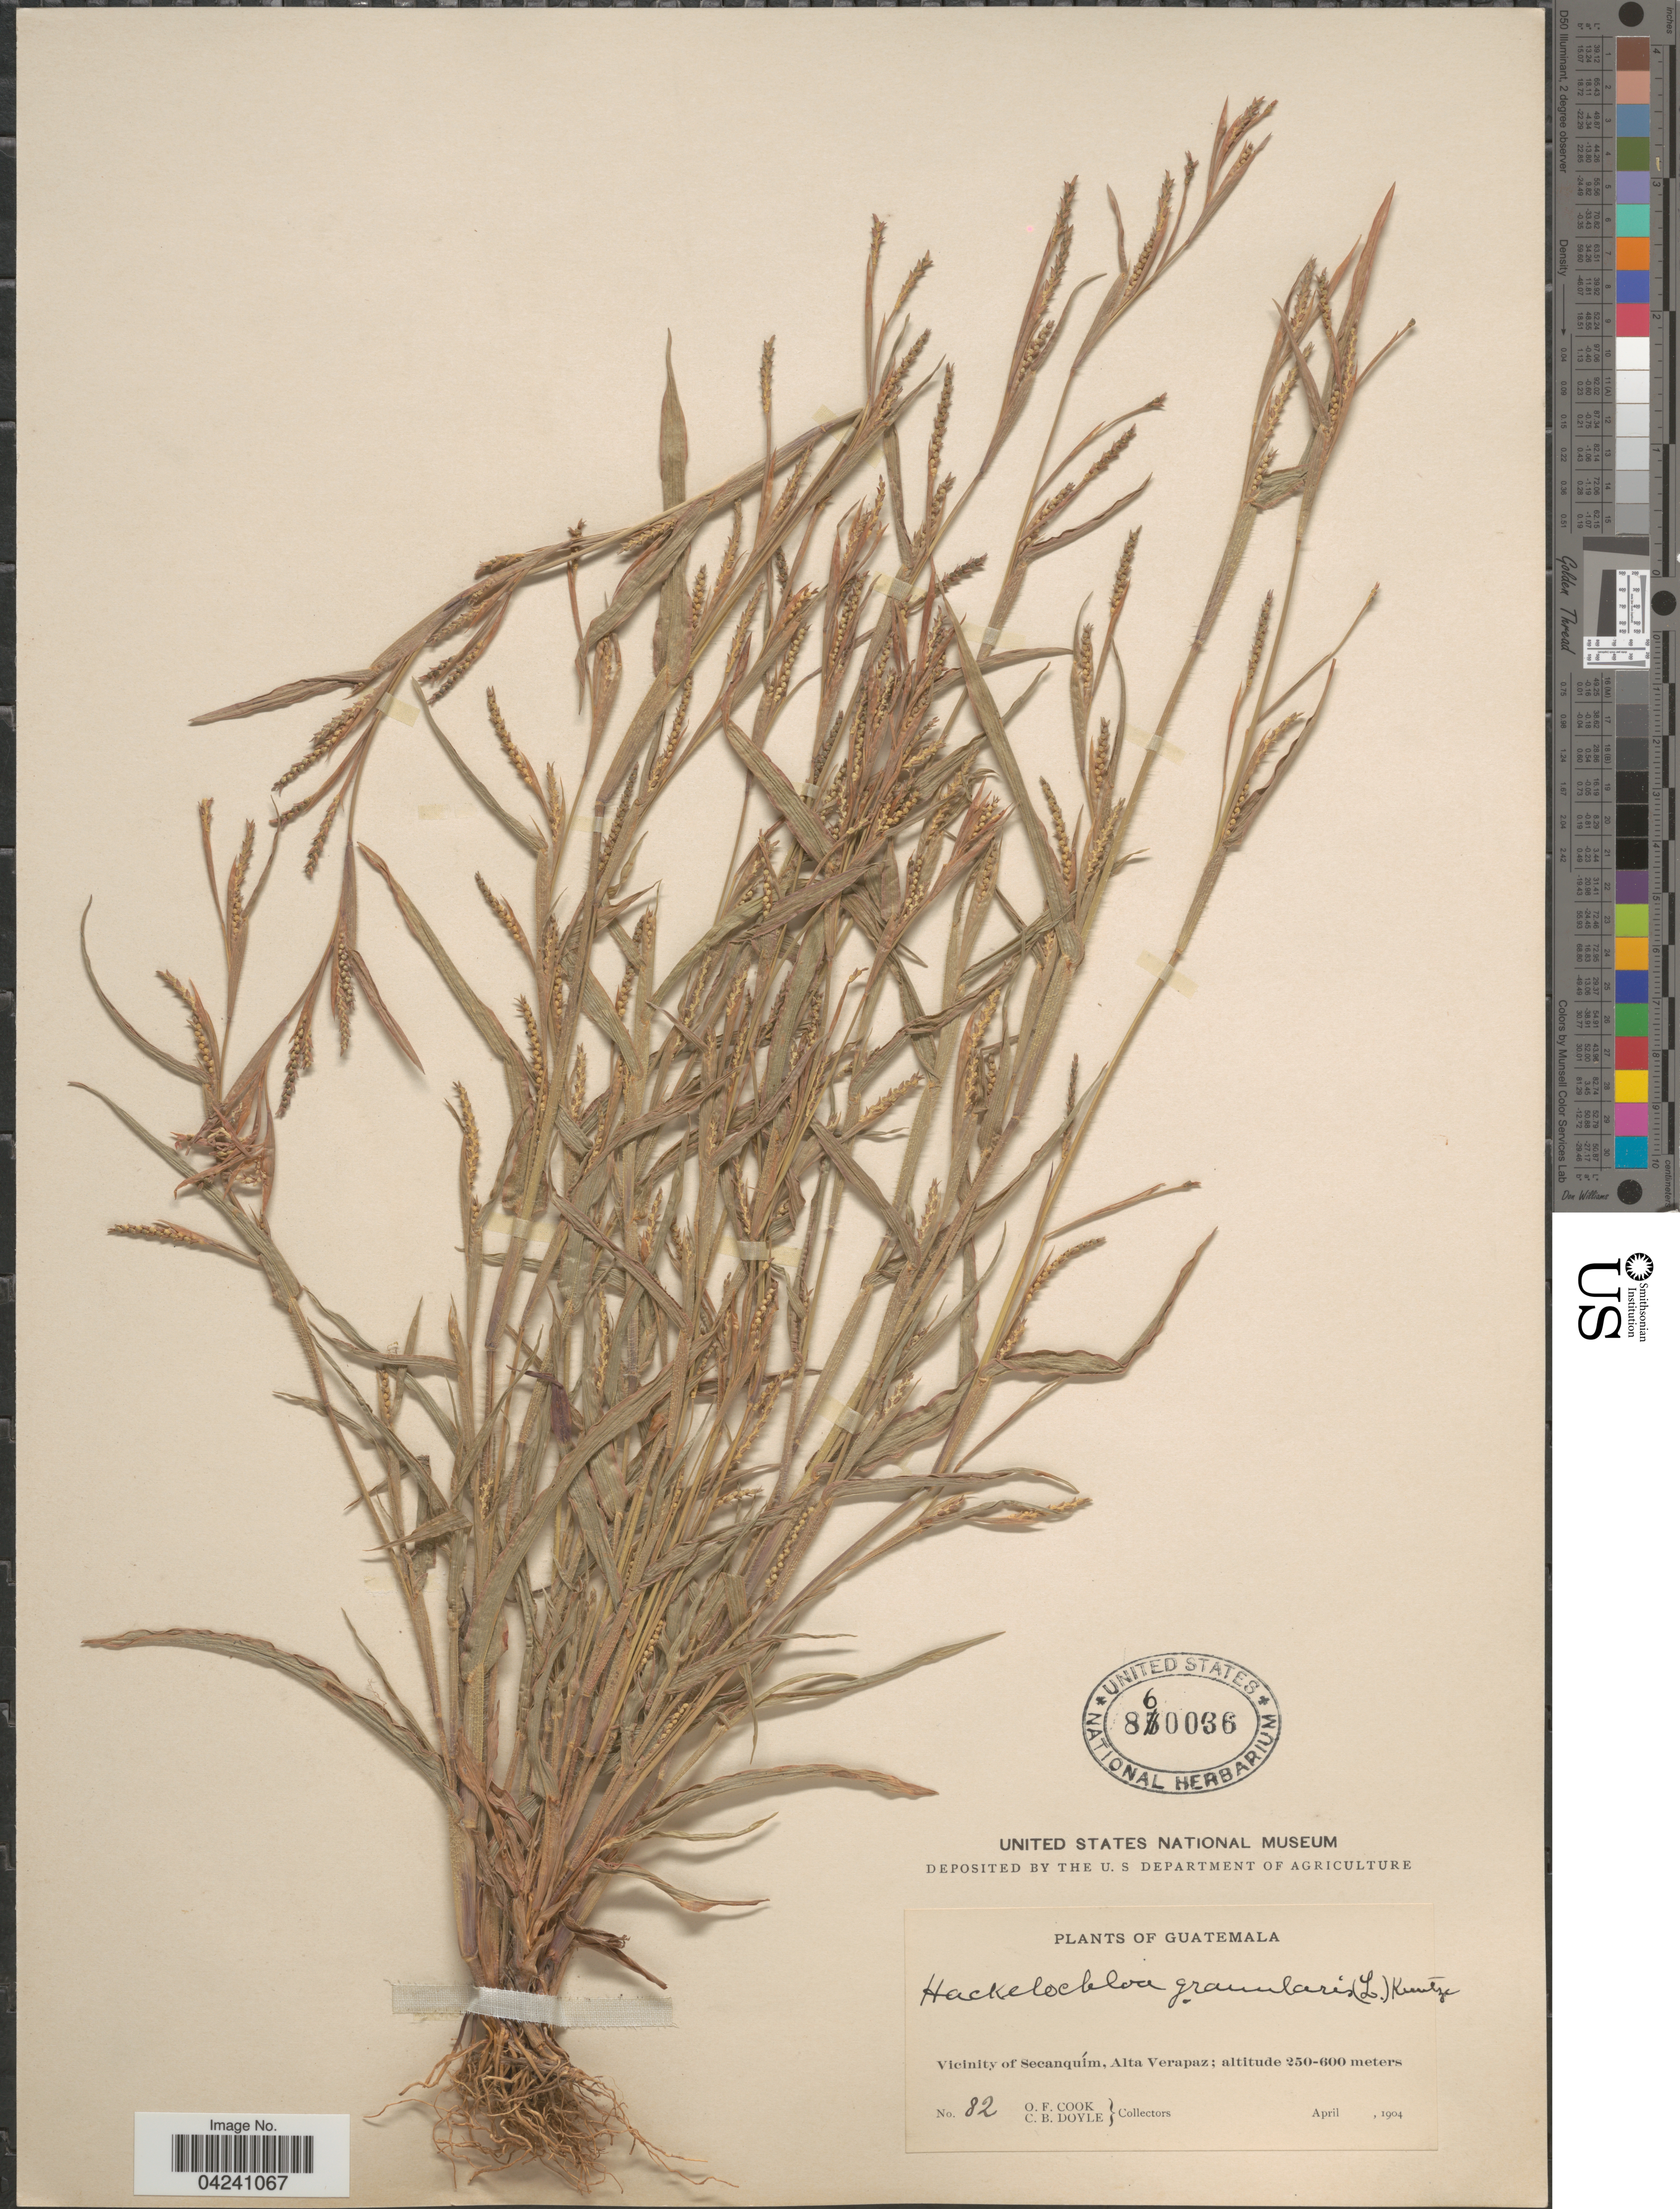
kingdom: Plantae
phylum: Tracheophyta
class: Liliopsida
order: Poales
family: Poaceae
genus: Hackelochloa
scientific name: Hackelochloa granularis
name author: (L.) Kuntze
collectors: O. F. Cook & C. Doyle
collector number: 82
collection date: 1904-04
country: Guatemala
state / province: Alta Verapaz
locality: Vicinity of Secanquím.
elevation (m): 250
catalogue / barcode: US 860036